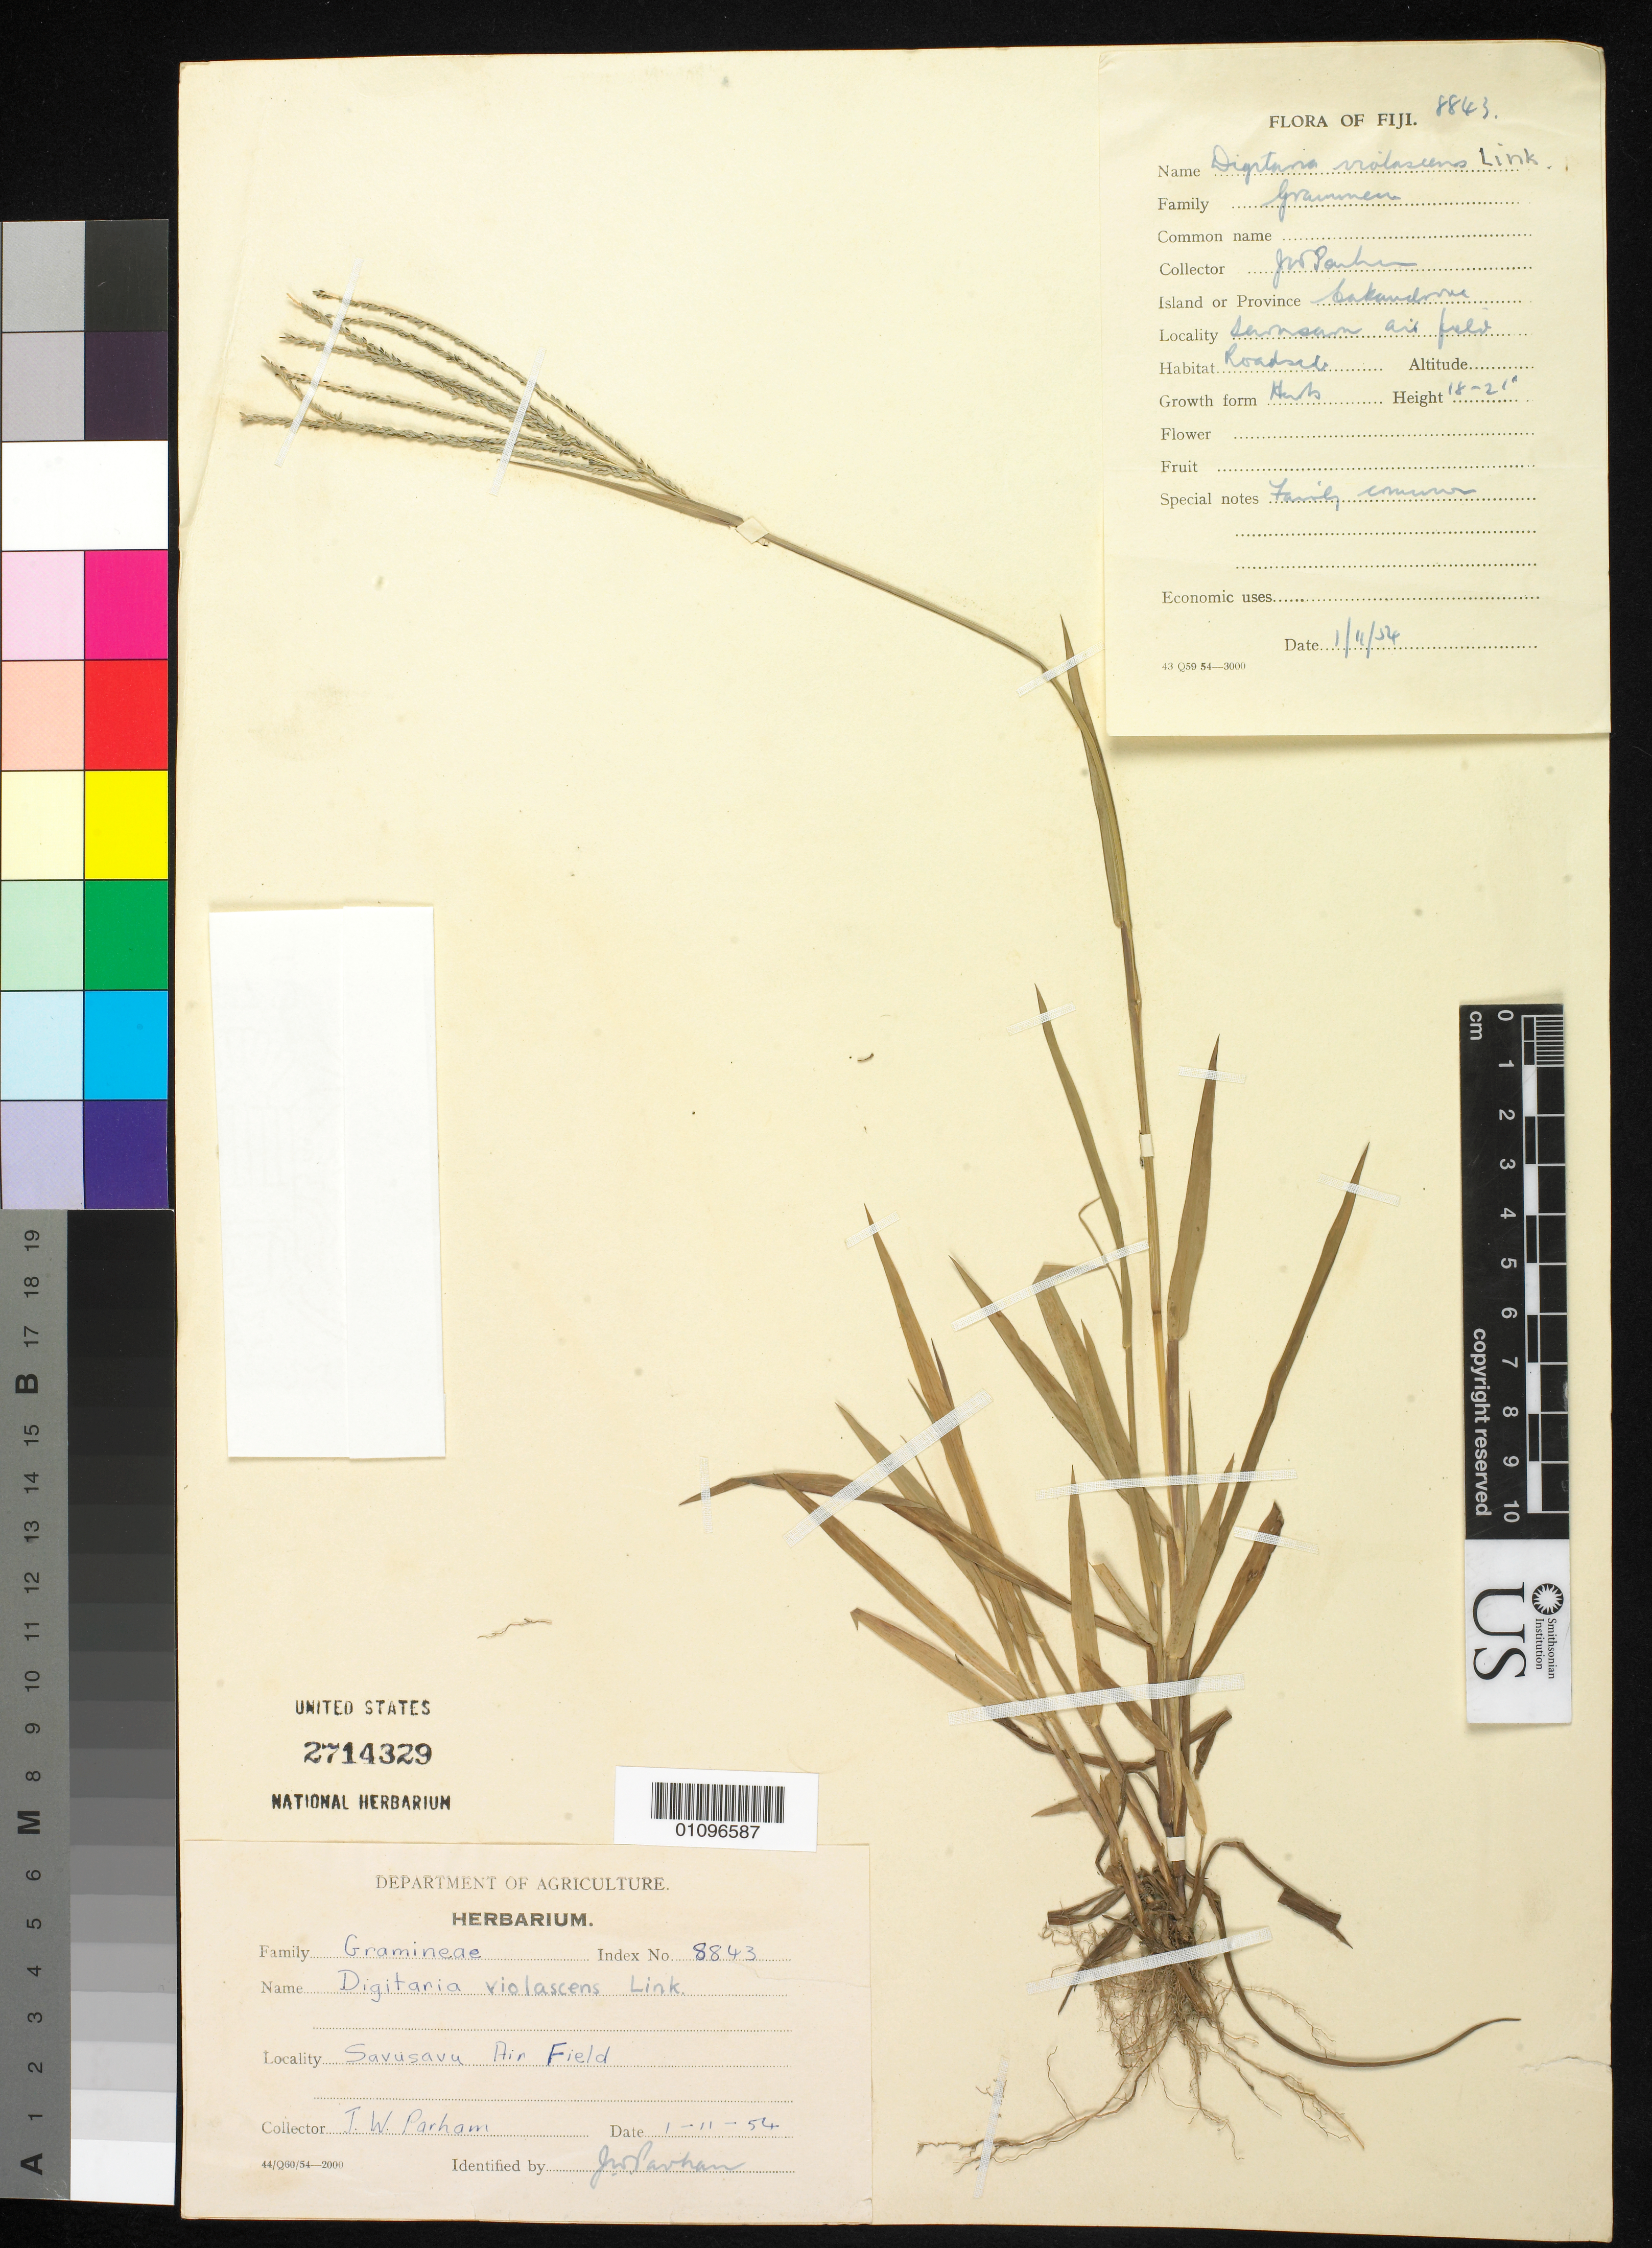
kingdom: Plantae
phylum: Tracheophyta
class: Liliopsida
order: Poales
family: Poaceae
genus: Digitaria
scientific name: Digitaria violascens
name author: Link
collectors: J. Parham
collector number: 8843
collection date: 1954-01-11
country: Fiji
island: Viti Levu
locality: Savusavu Air field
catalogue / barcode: US 2714329